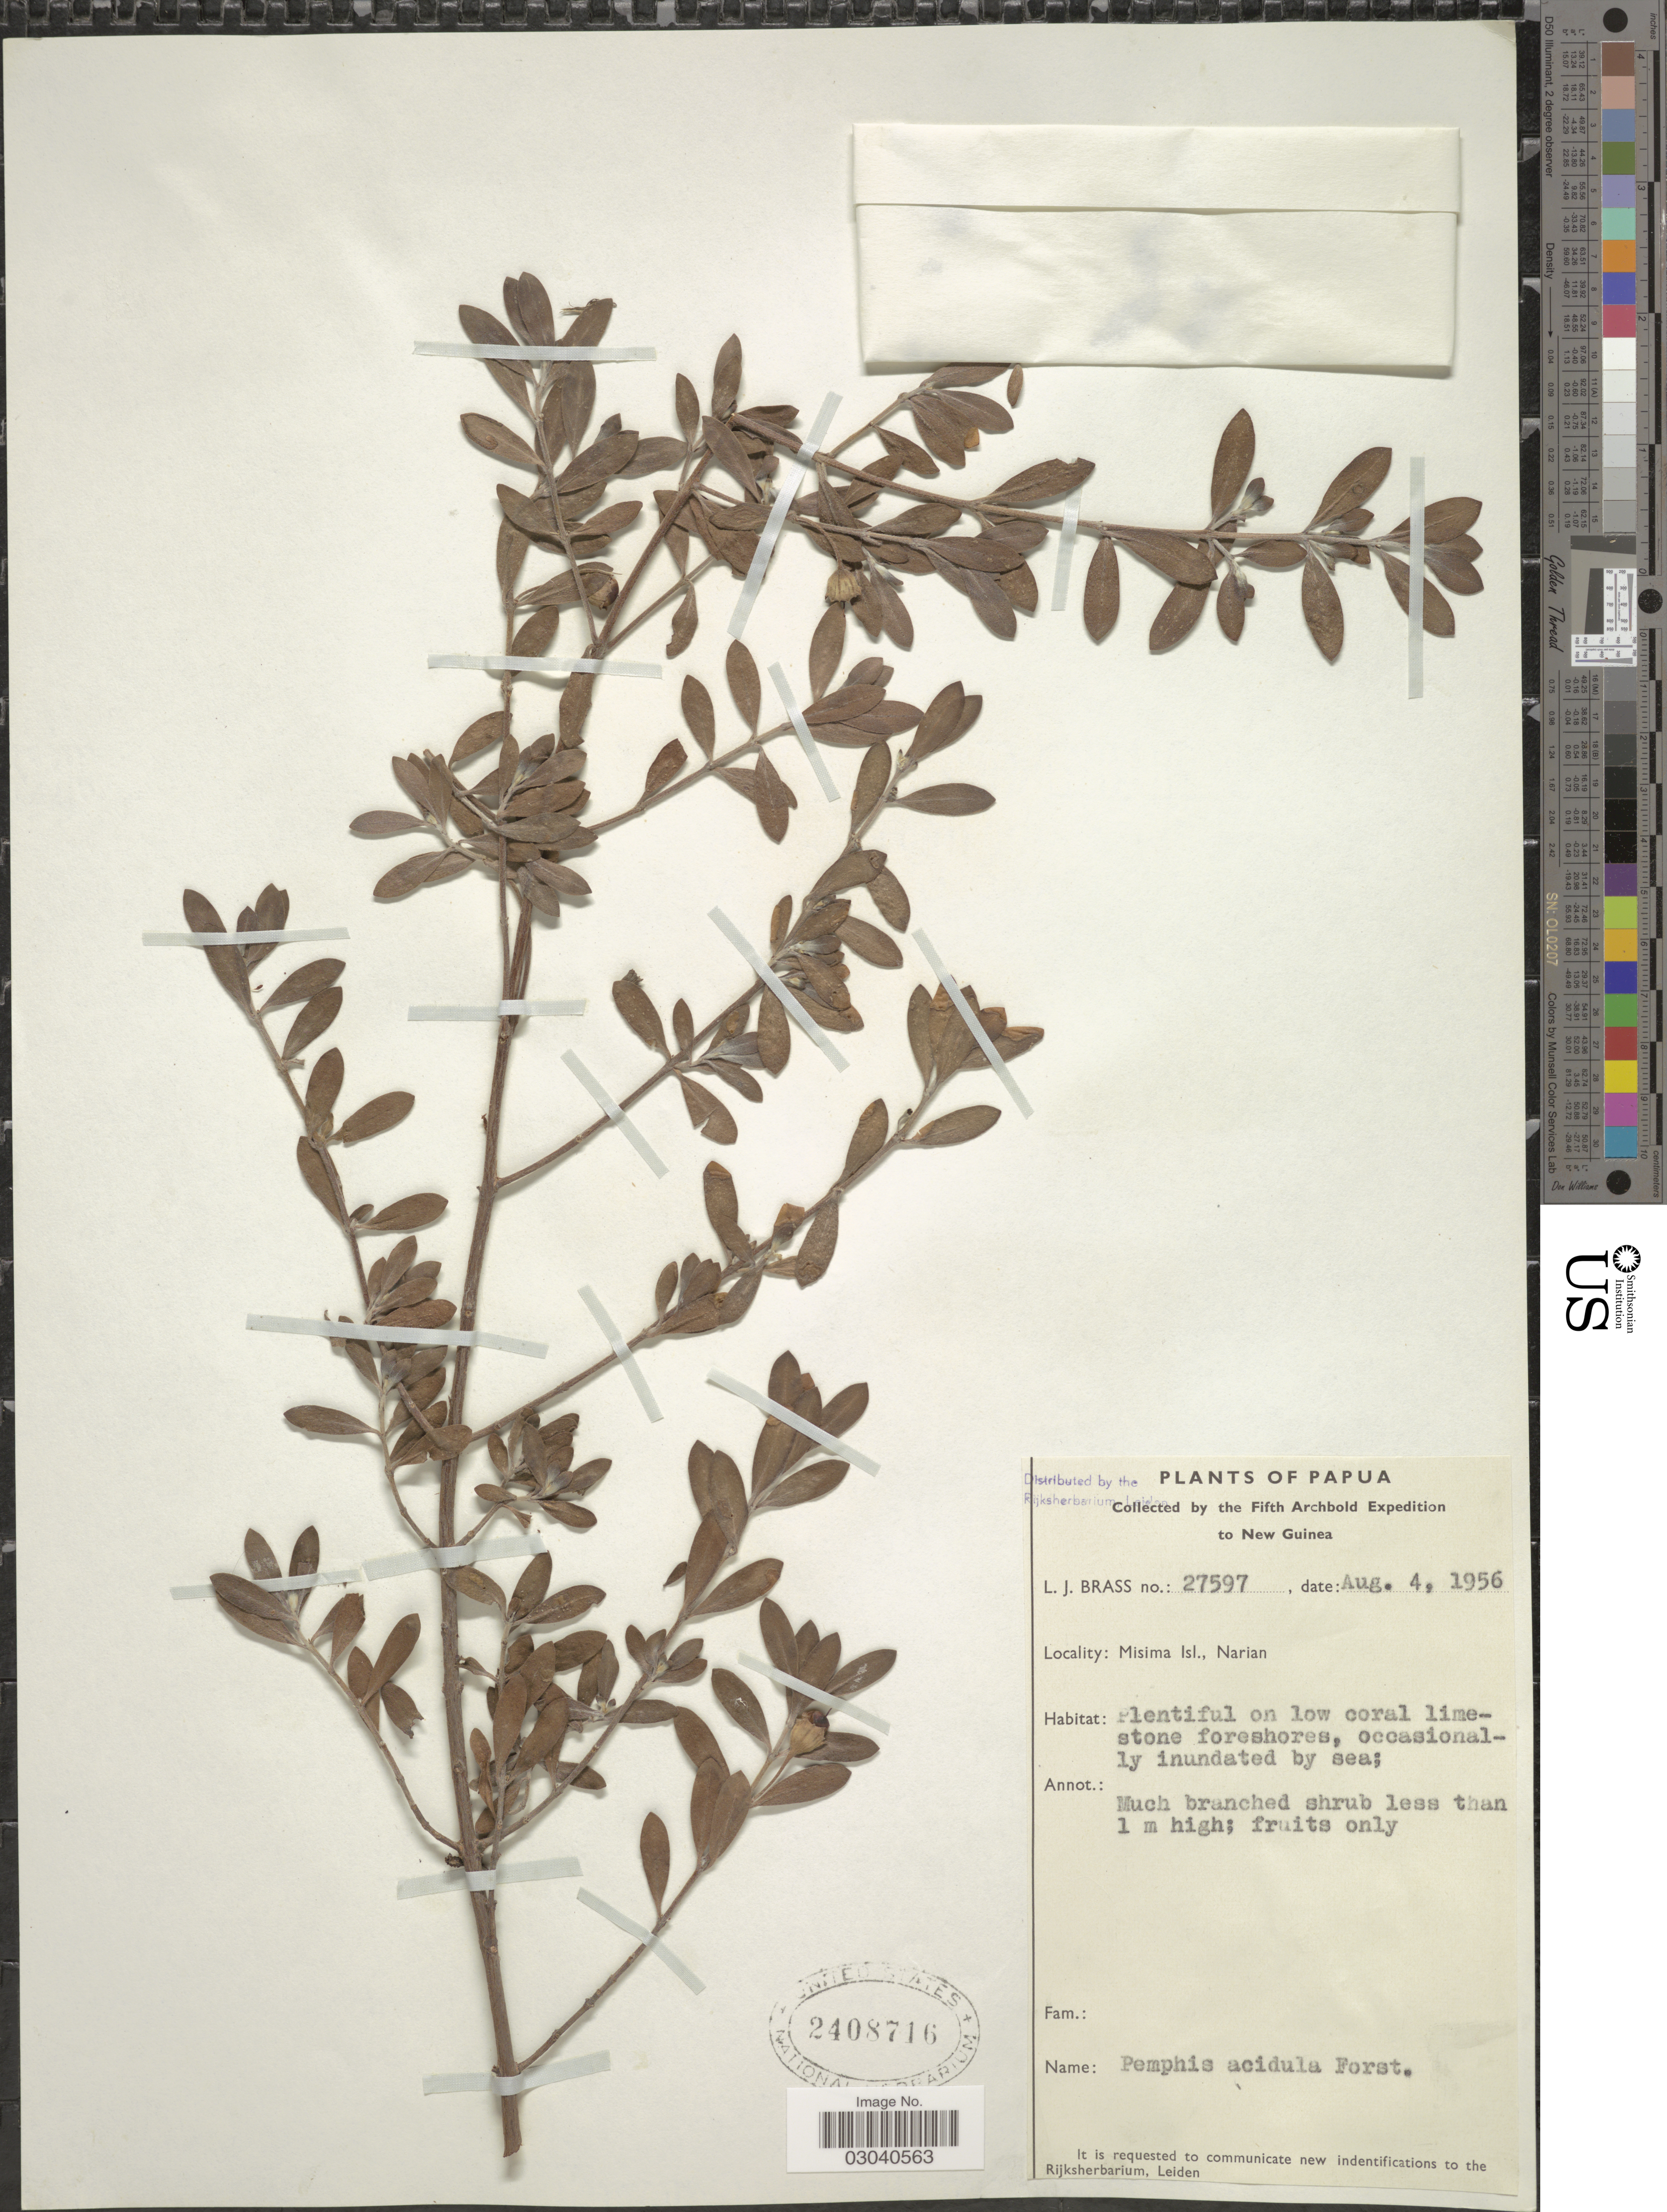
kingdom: Plantae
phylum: Tracheophyta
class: Magnoliopsida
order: Myrtales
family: Lythraceae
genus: Pemphis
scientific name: Pemphis acidula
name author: J.R. Forst. & G. Forst.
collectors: L. J. Brass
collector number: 27597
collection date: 1956-08-04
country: Papua New Guinea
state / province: Milne Bay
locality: Papua. Misima Isl., Narain.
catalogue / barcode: US 2408716